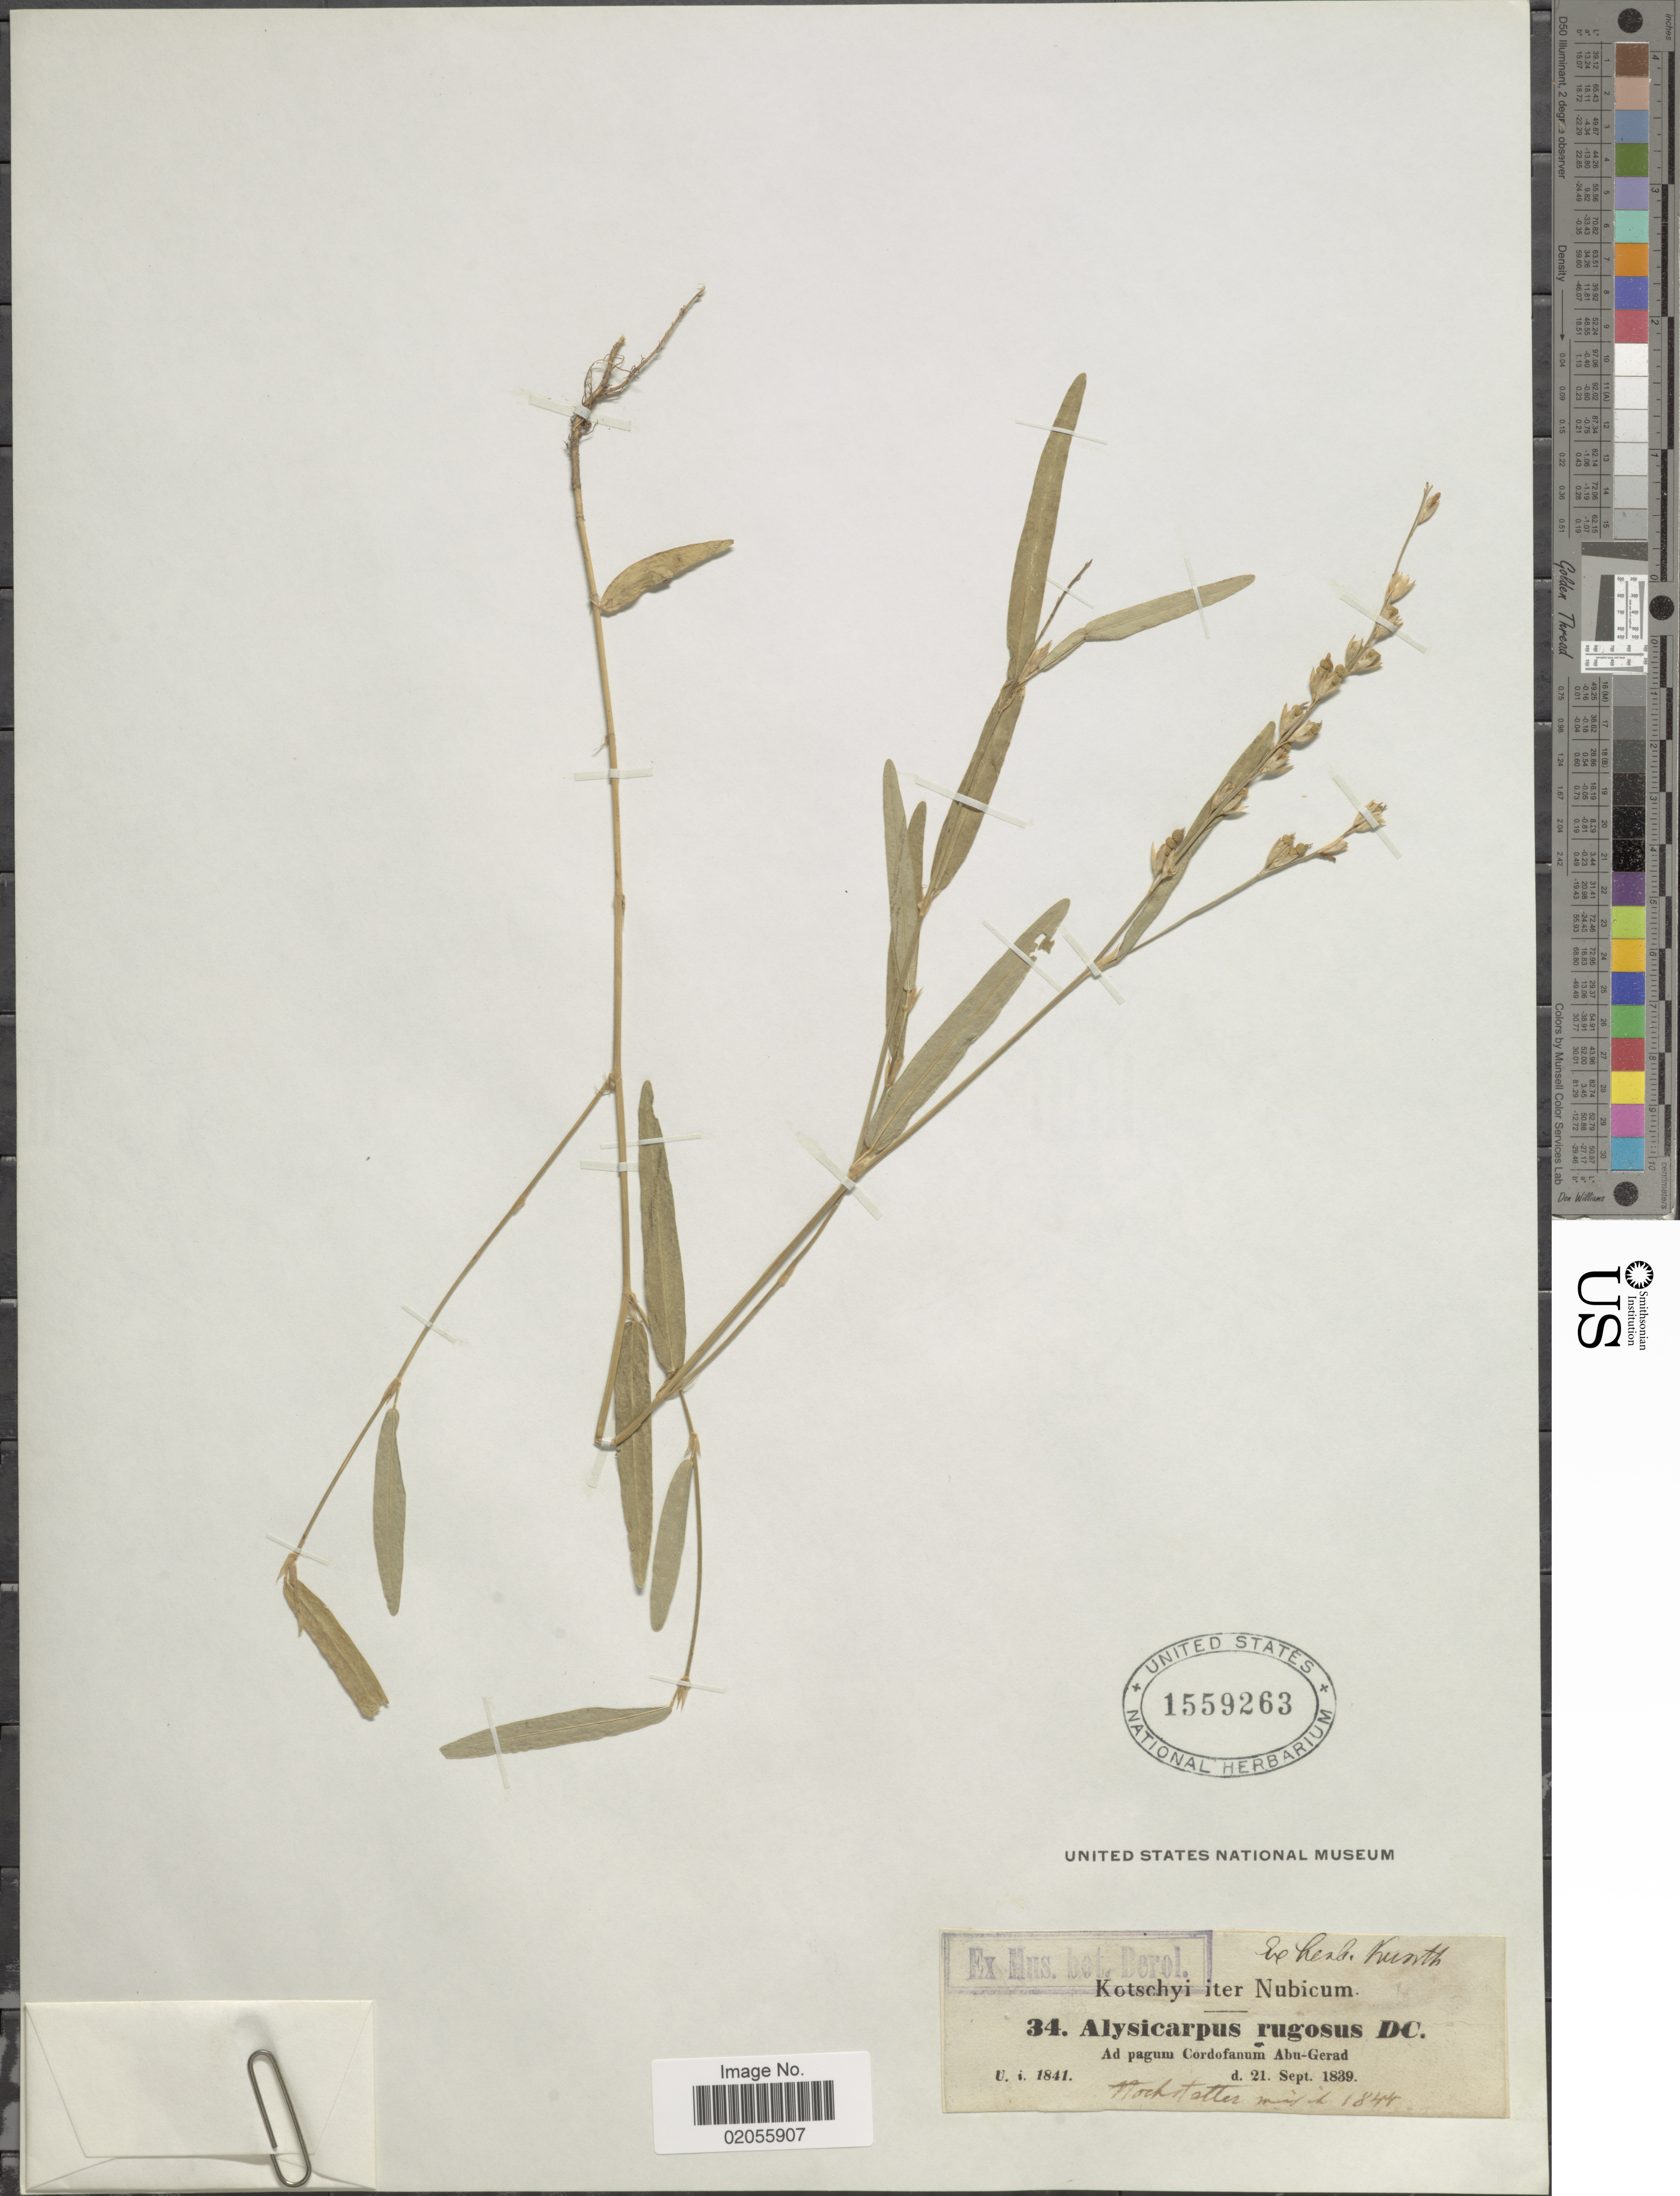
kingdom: Plantae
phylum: Tracheophyta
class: Magnoliopsida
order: Fabales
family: Fabaceae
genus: Alysicarpus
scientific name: Alysicarpus rugosus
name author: (Willd.) DC.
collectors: -. Kotschyi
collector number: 34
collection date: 1839-09-21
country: Sudan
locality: Ad pagum Cordofanum Abu-Gerad. Nubicum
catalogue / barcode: US 1559263